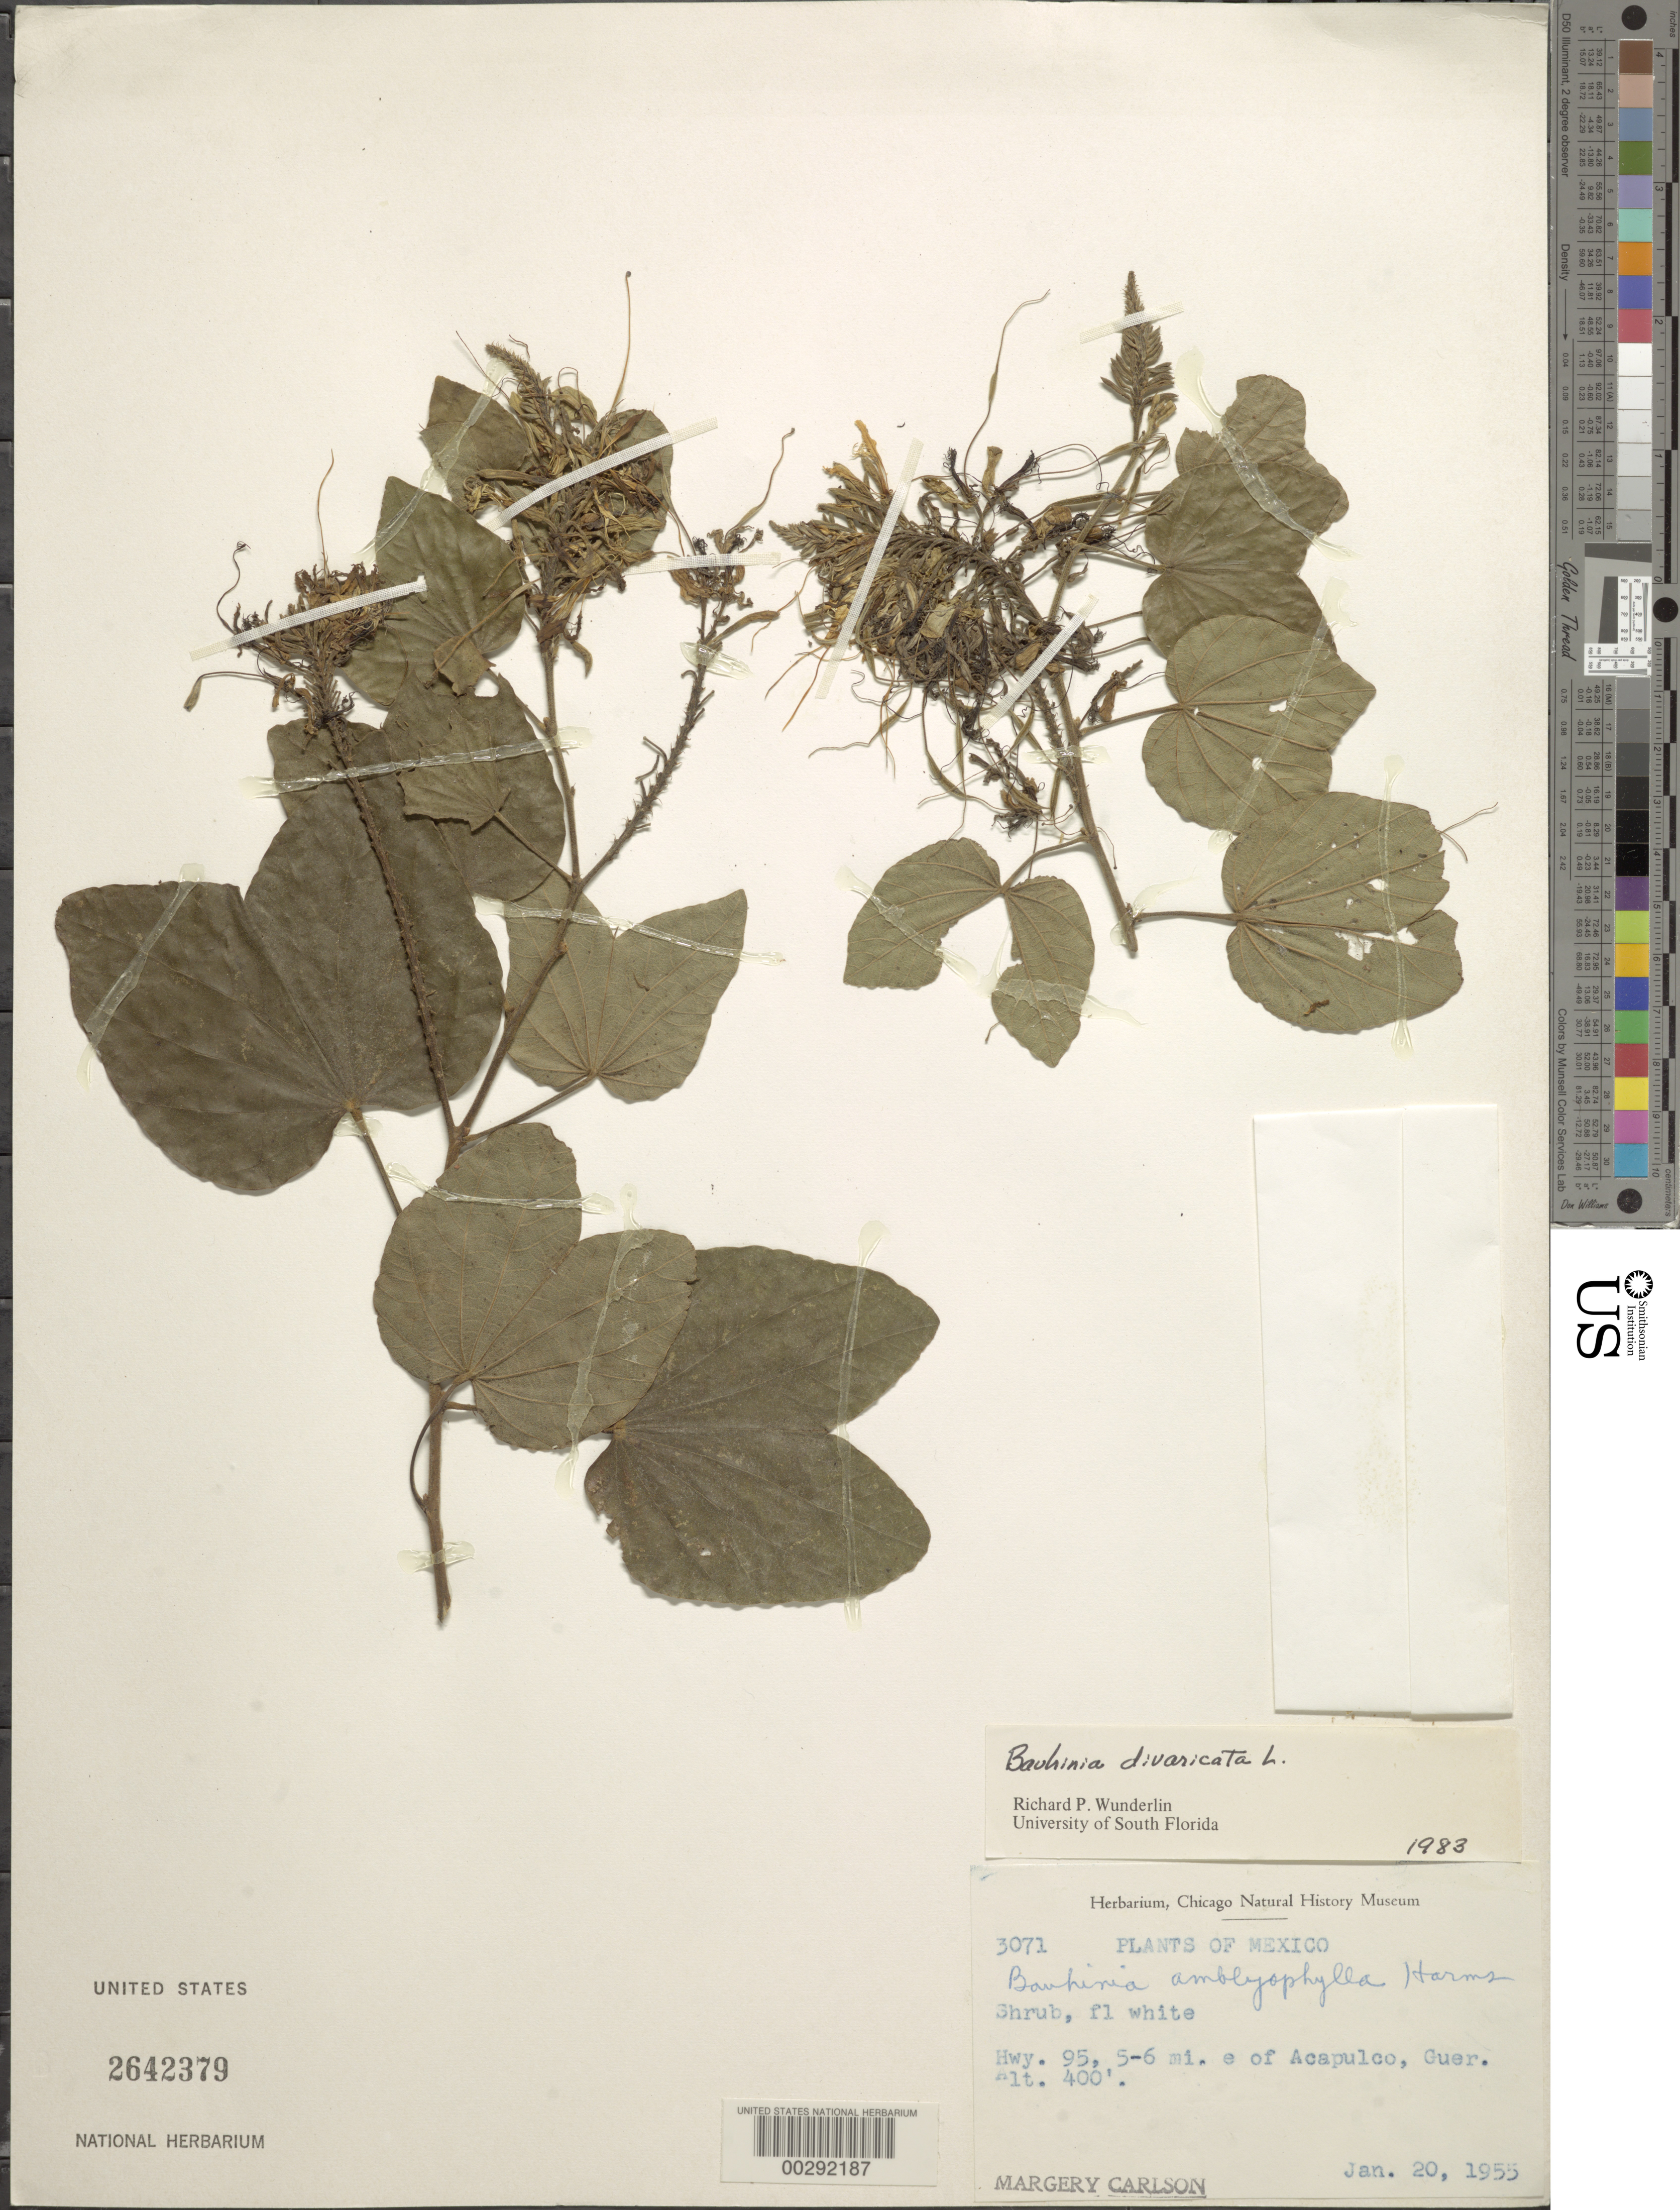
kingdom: Plantae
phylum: Tracheophyta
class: Magnoliopsida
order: Fabales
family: Fabaceae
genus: Bauhinia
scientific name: Bauhinia divaricata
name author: L.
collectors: M. Carlson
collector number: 3071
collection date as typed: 20 Jan 1955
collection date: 1955-01-20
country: Mexico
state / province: Guerrero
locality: Hwy 95, 5-6 mi E of Acapulco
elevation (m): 122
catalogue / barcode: US 2642379